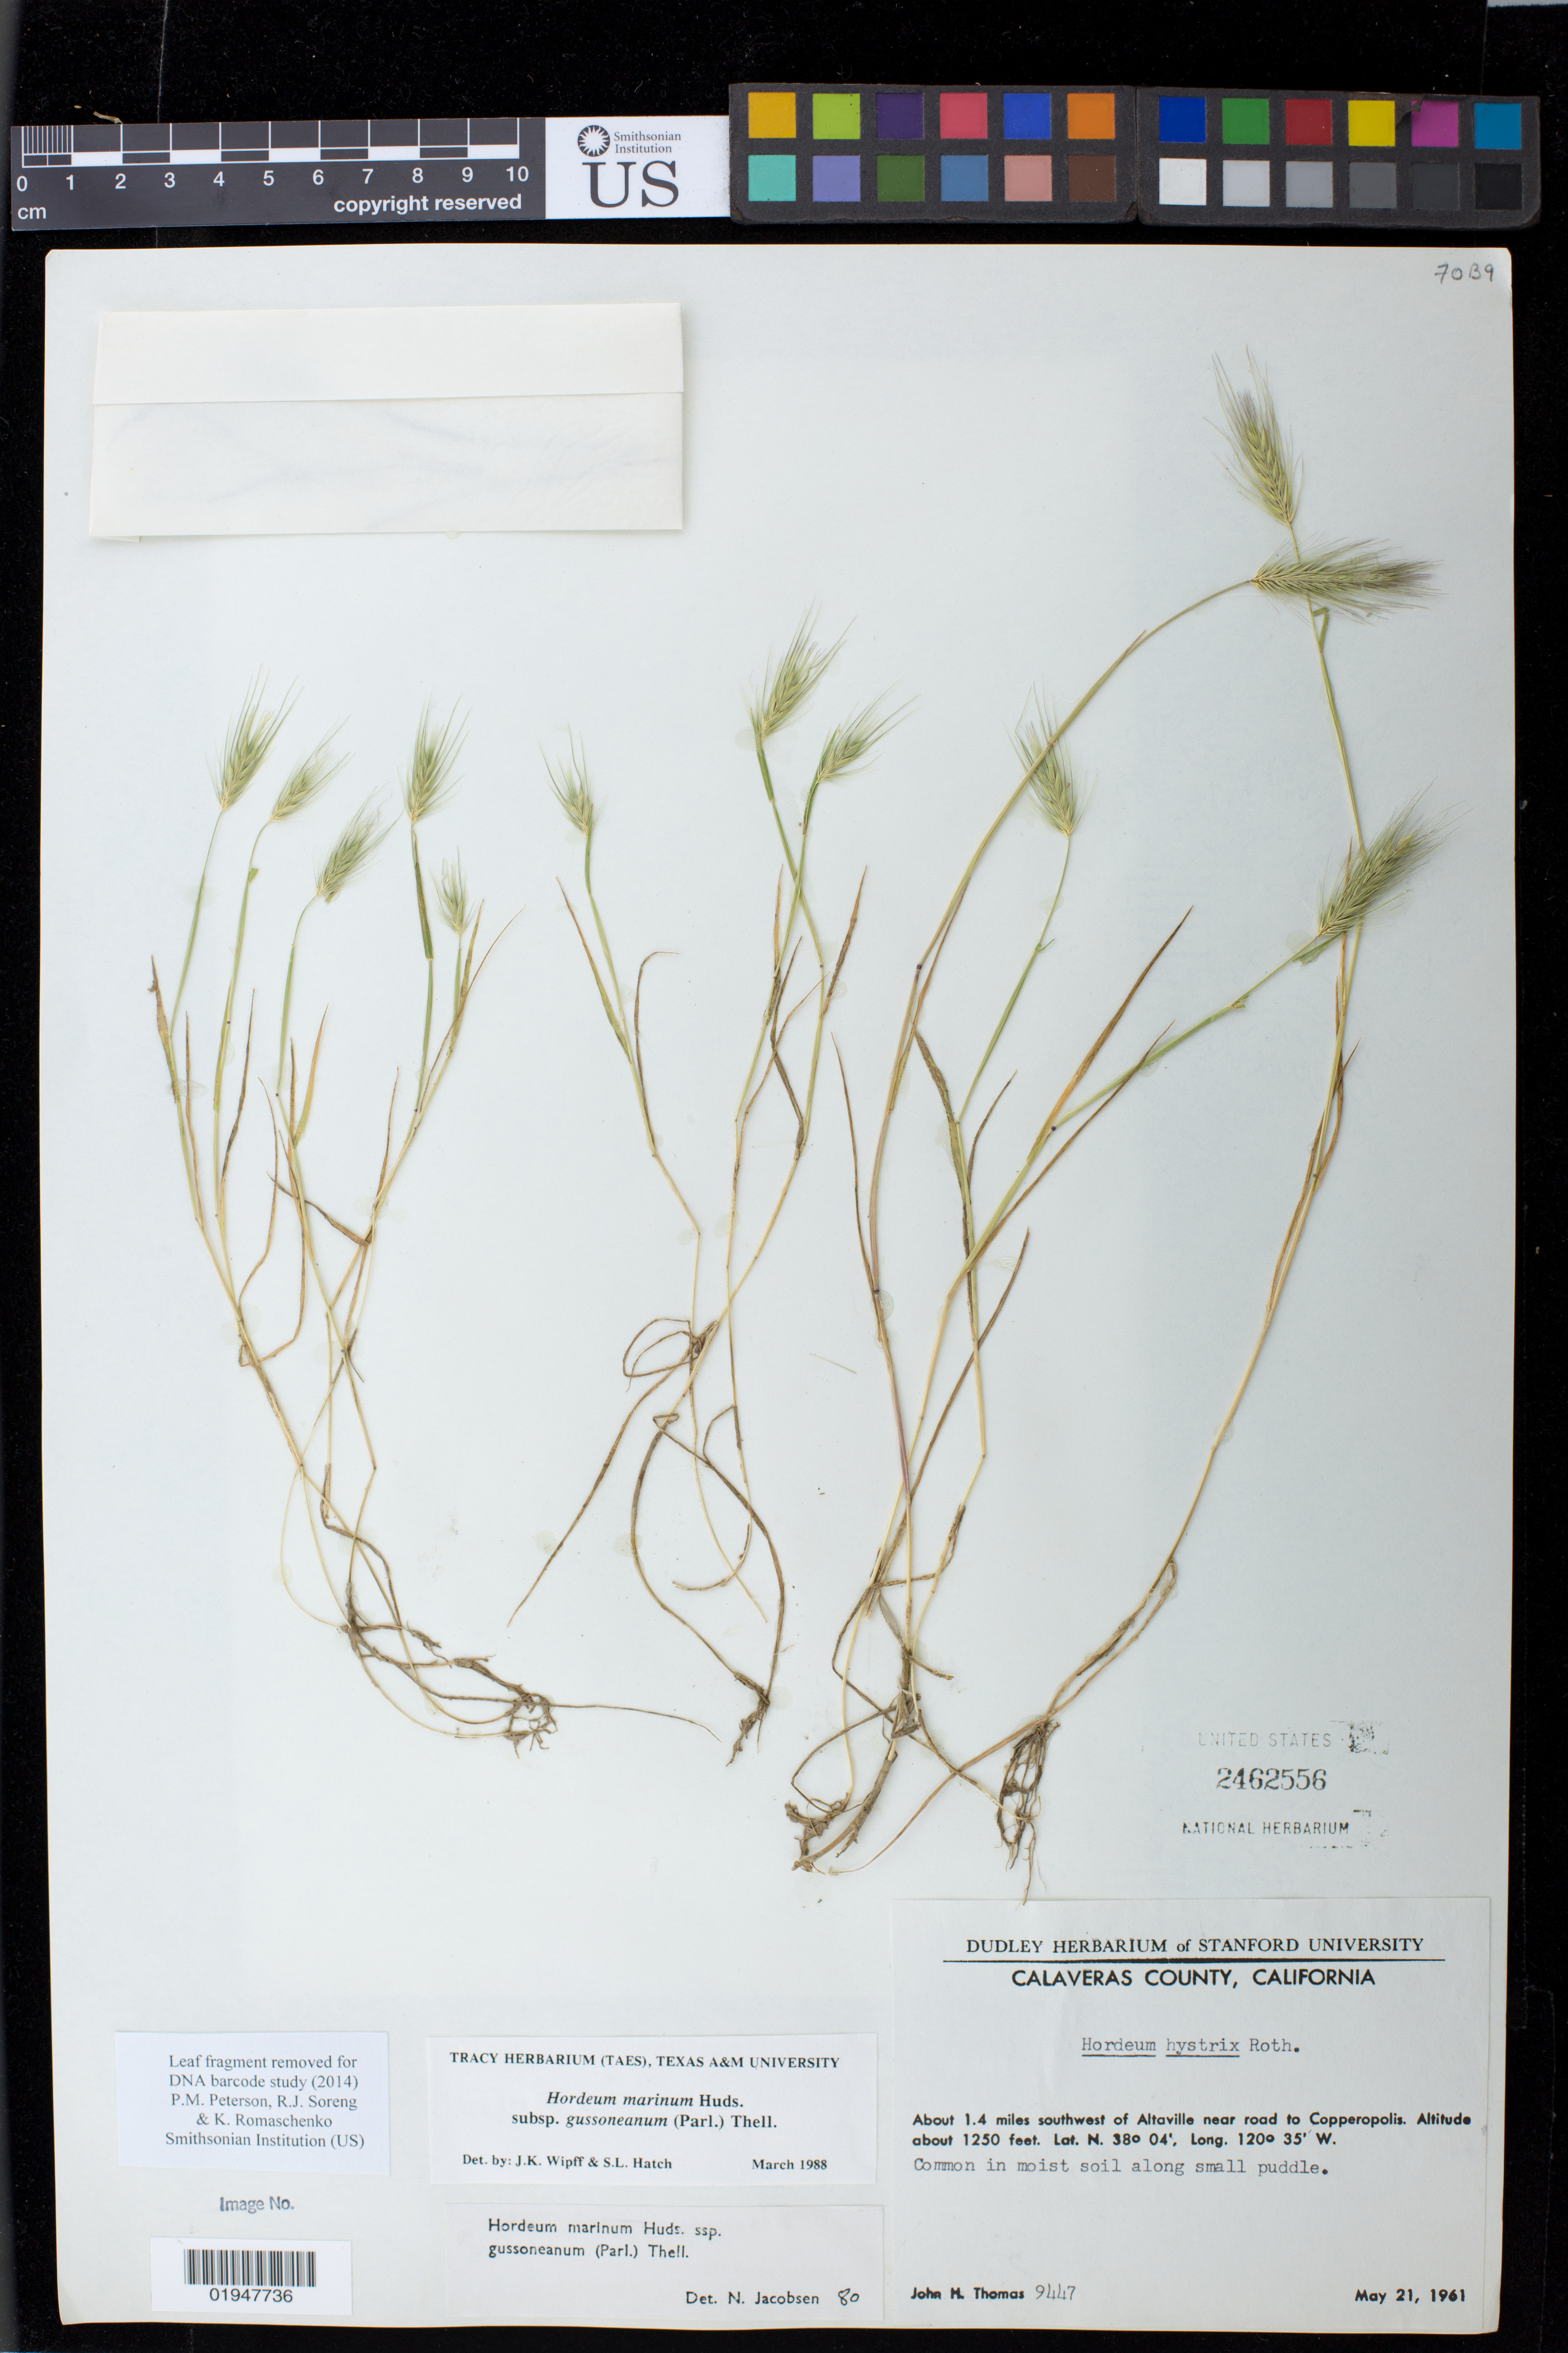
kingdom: Plantae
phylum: Tracheophyta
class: Liliopsida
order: Poales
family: Poaceae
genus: Hordeum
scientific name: Hordeum marinum subsp. gussoneanum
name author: (Parl.) Thell.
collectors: J. H. Thomas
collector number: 9447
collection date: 1961-05-21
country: United States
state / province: California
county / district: Calaveras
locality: About 1.4 miles southwest of Altaville near road to Copperopolis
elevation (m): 381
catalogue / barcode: US 2462556